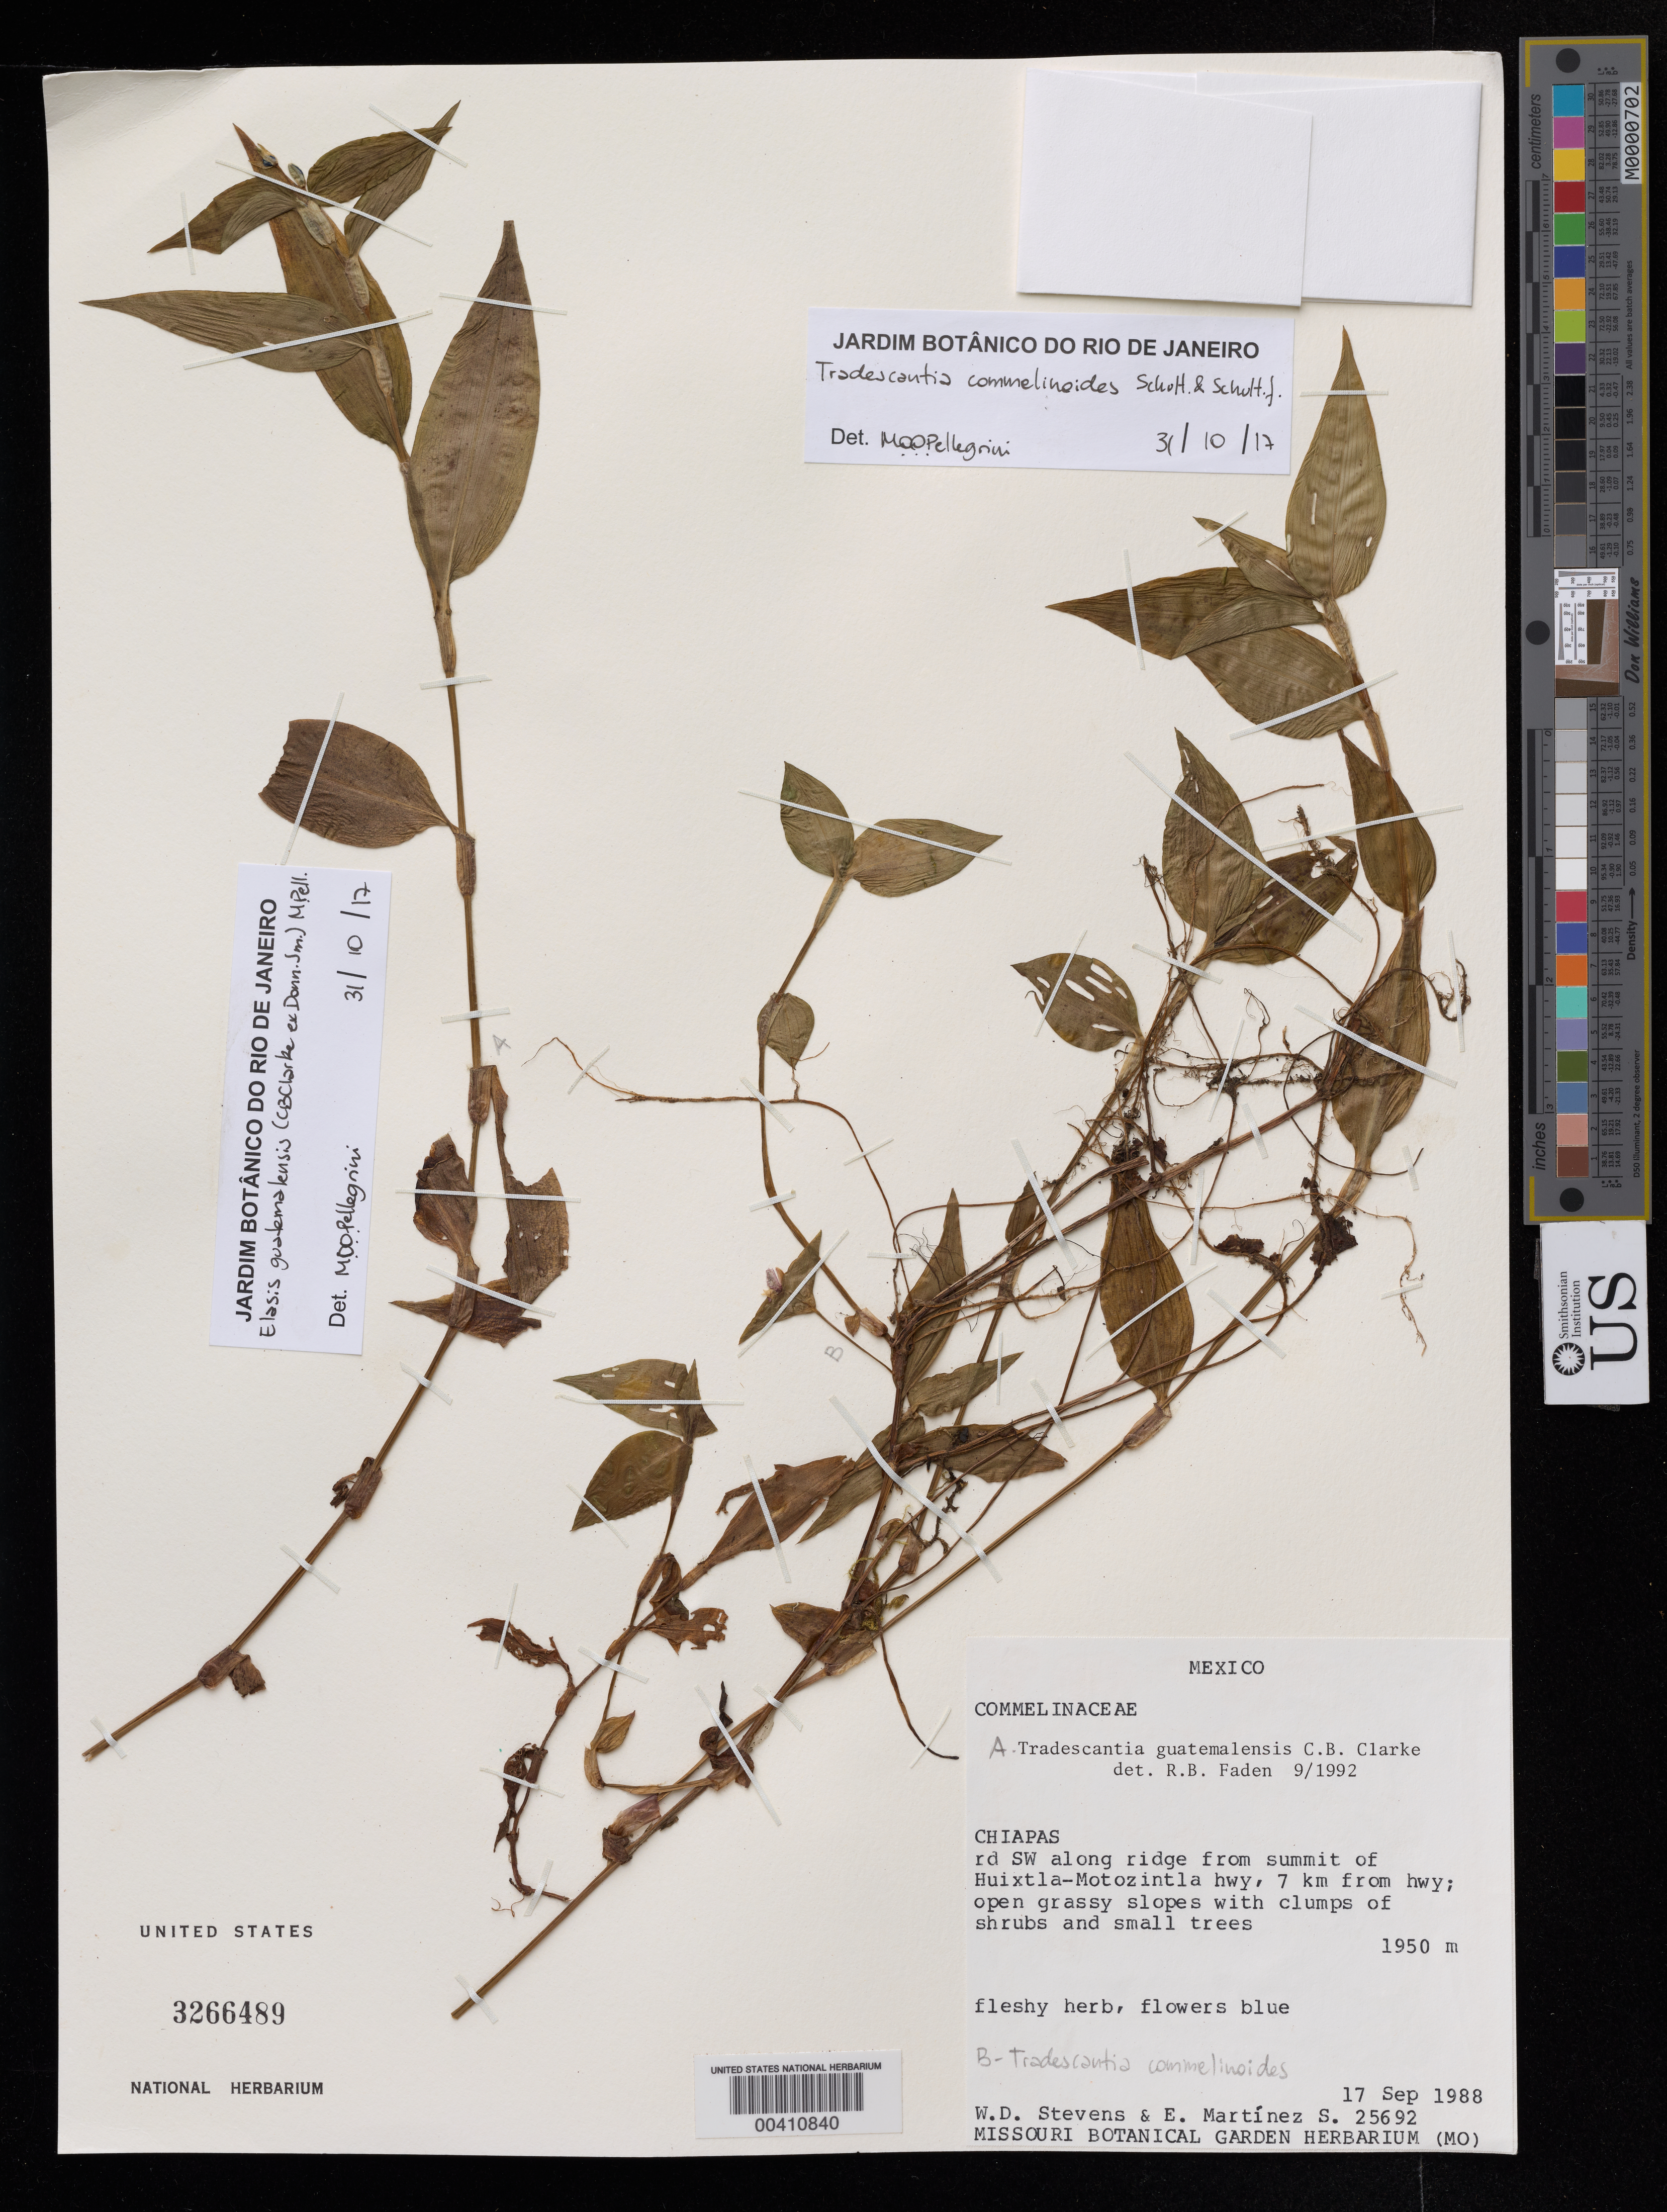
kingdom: Plantae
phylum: Tracheophyta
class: Liliopsida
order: Commelinales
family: Commelinaceae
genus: Tradescantia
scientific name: Tradescantia commelinoides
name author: Schult. & Schult. f.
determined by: Pellegrini, M. O. de Oliveira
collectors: W. D. Stevens & E. Martínez Soto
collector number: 25692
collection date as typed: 17 Sep 1988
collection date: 1988-09-17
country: Mexico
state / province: Chiapas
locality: Huixtla-Motozintla hwy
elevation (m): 1950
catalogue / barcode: US 3266489